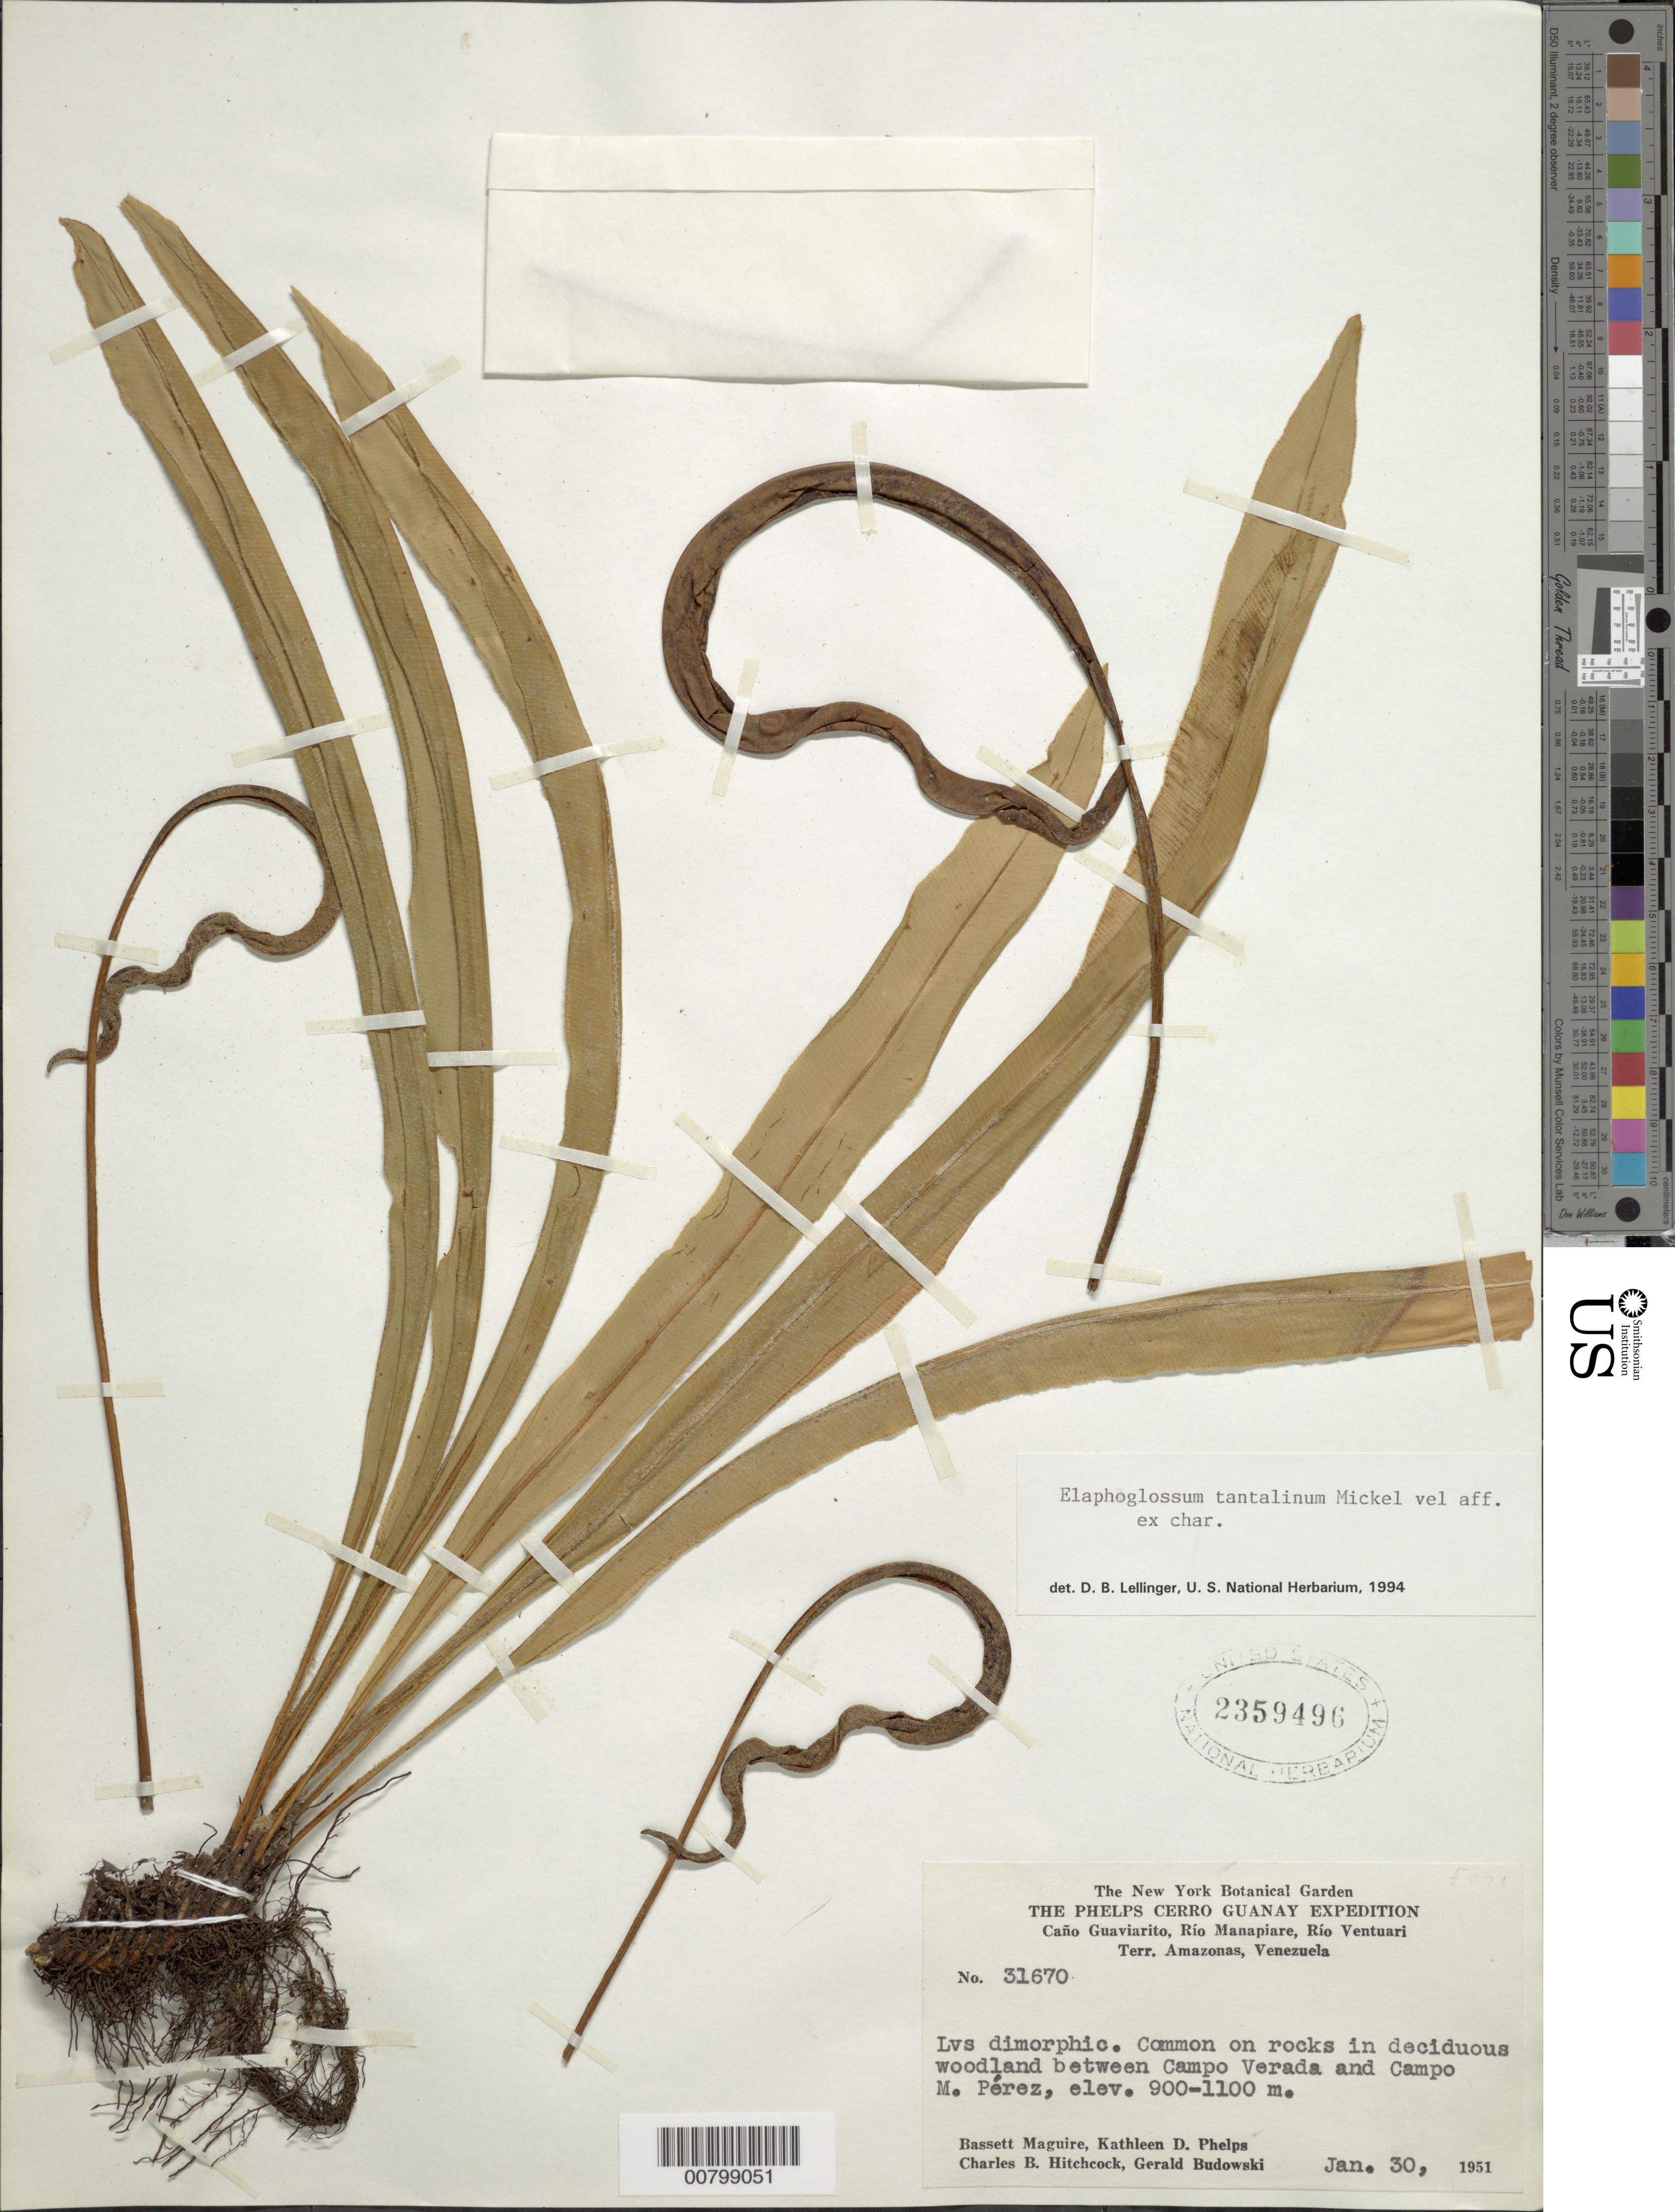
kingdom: Plantae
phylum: Tracheophyta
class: Polypodiopsida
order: Polypodiales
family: Dryopteridaceae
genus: Elaphoglossum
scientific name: Elaphoglossum tantalinum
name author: Mickel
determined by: Lellinger, David B., (BOT), Smithsonian Institution - National Museum of Natural History (UNITED STATES)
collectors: B. Maguire, K. D. Phelps, C. B. Hitchcock & G. Budowski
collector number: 31670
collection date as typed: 30-Jan-51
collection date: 1951-01-30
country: Venezuela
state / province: Amazonas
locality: Caño Verada, Campo Verada to Campo M. Perez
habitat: Deciduous woodland, on rocks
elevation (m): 900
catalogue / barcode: US 2359496